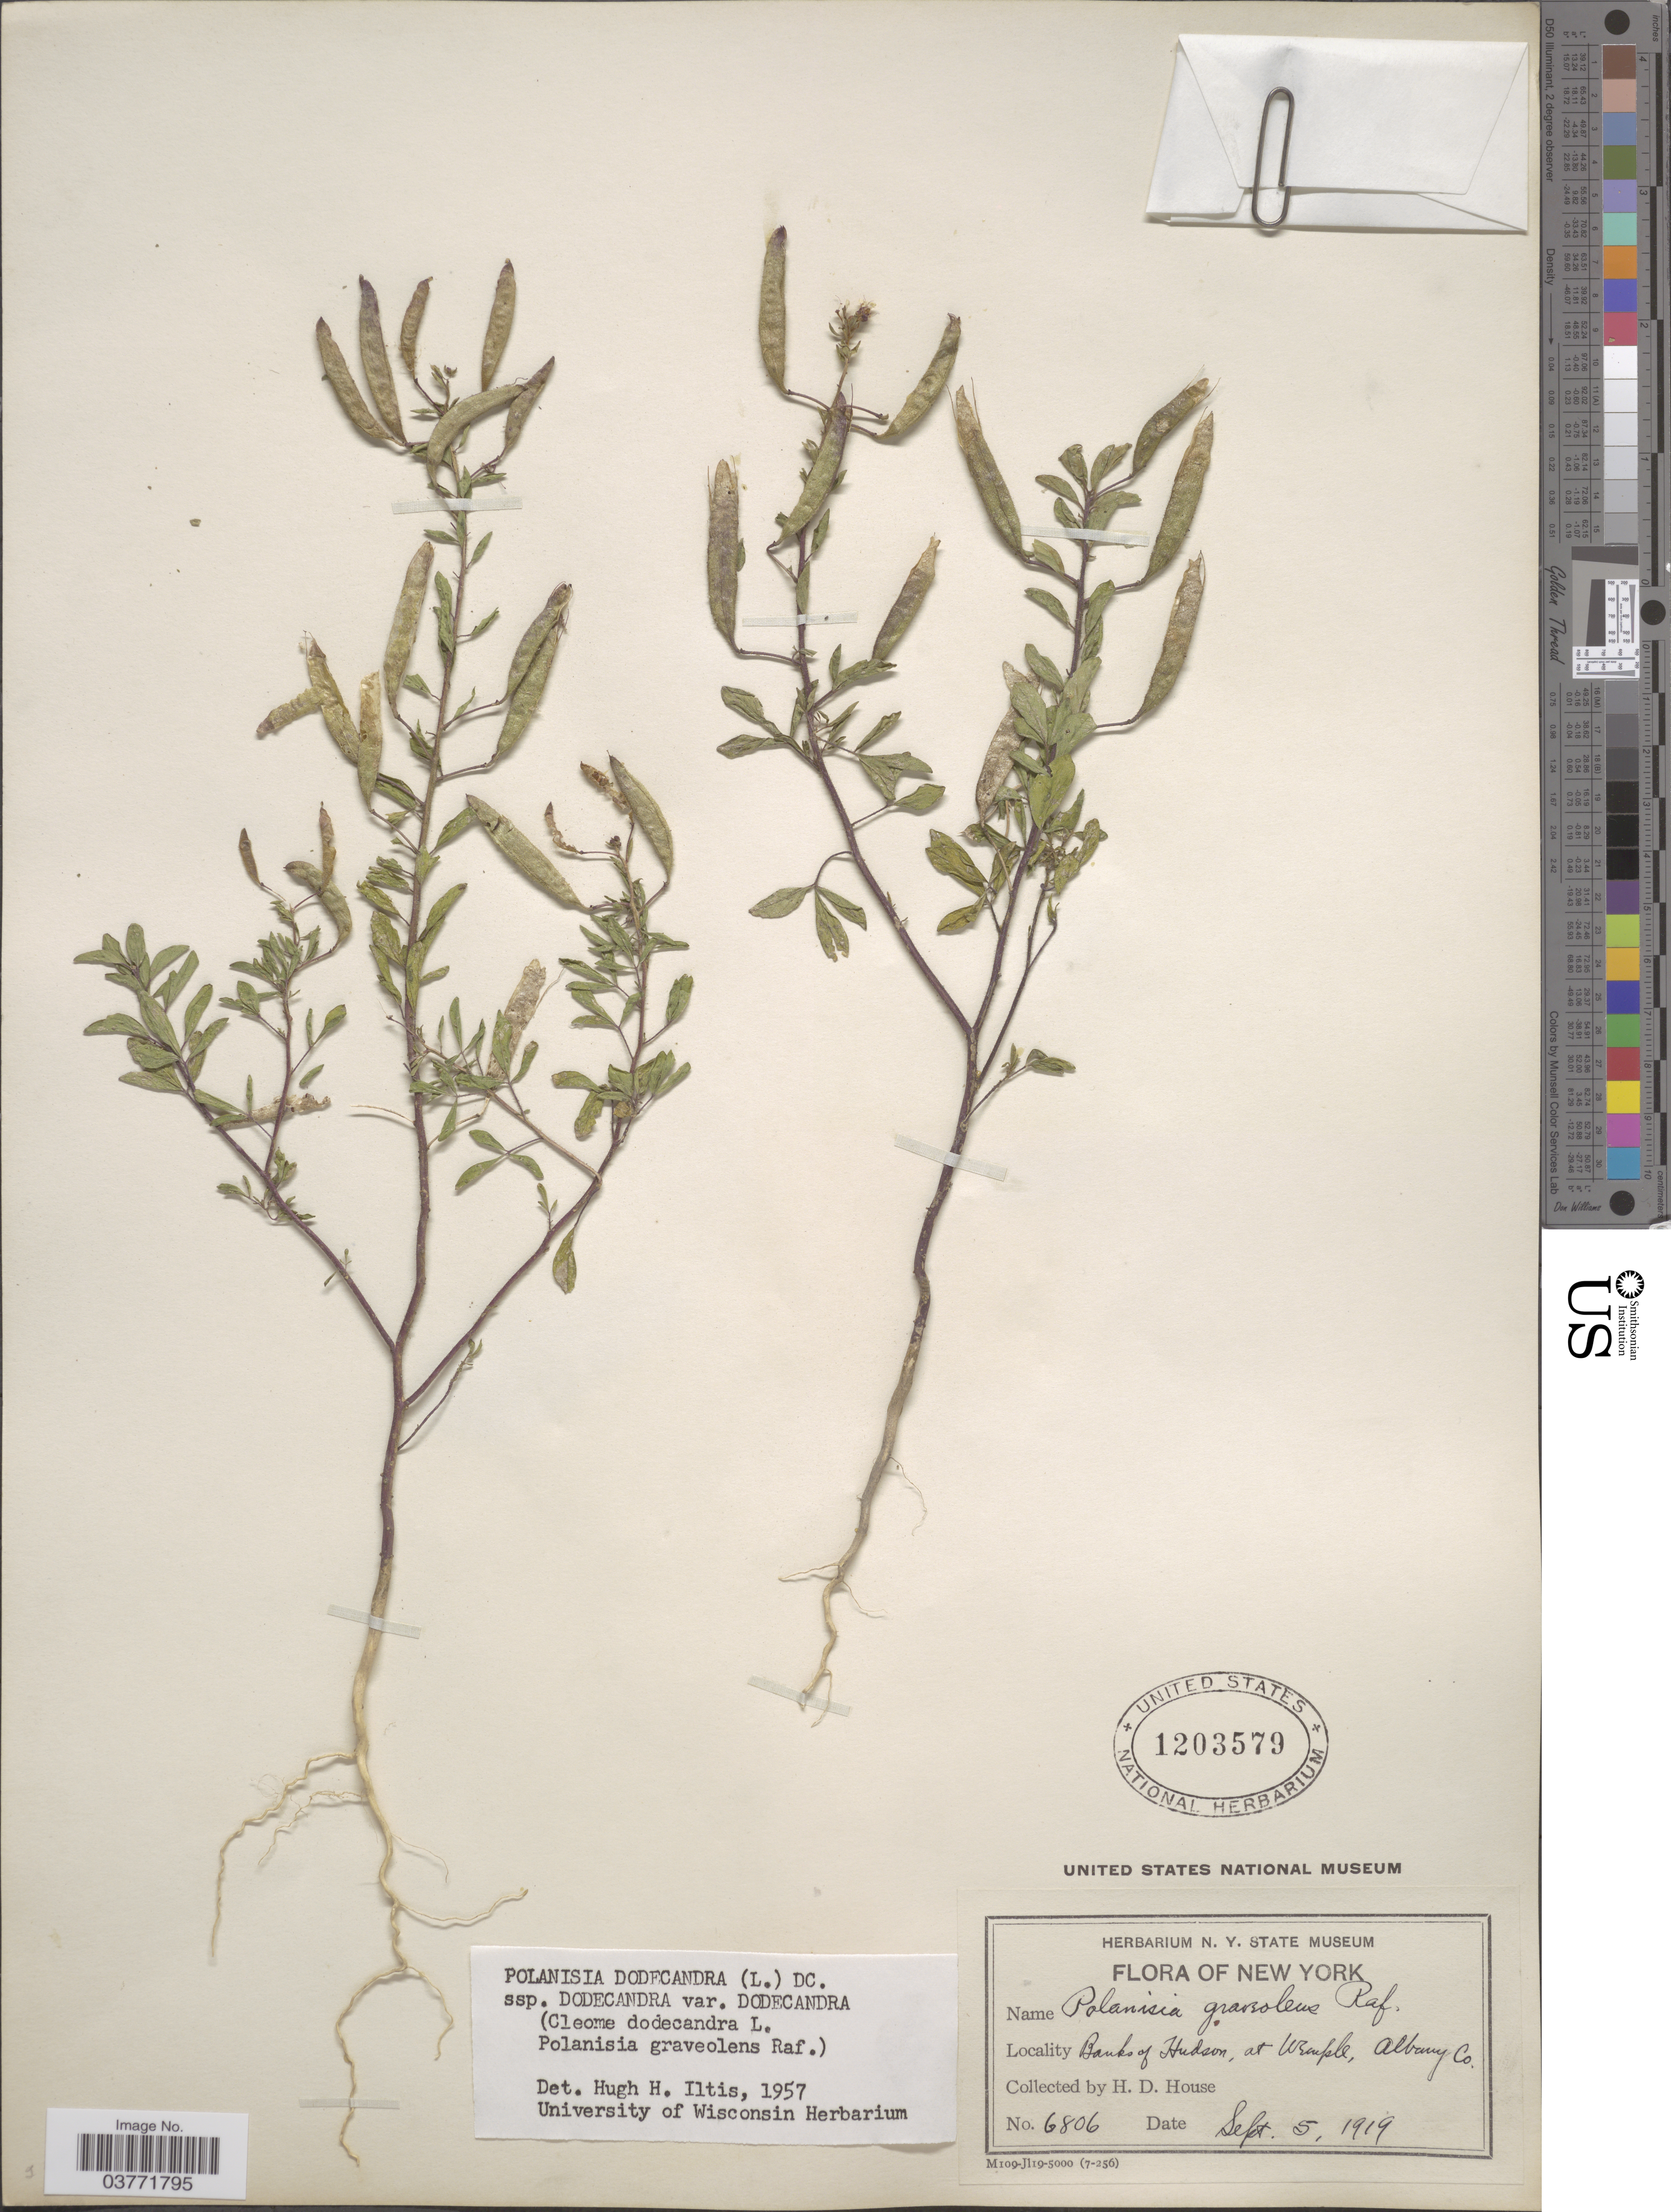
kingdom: Plantae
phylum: Tracheophyta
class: Magnoliopsida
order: Brassicales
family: Cleomaceae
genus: Polanisia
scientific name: Polanisia dodecandra subsp. dodecandra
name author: (L.) DC.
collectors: H. D. House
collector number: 6806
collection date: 1919-09-05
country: United States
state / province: New York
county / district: Albany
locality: Banks of Hudson, at Wemple, Albany Co.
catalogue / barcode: US 1203579